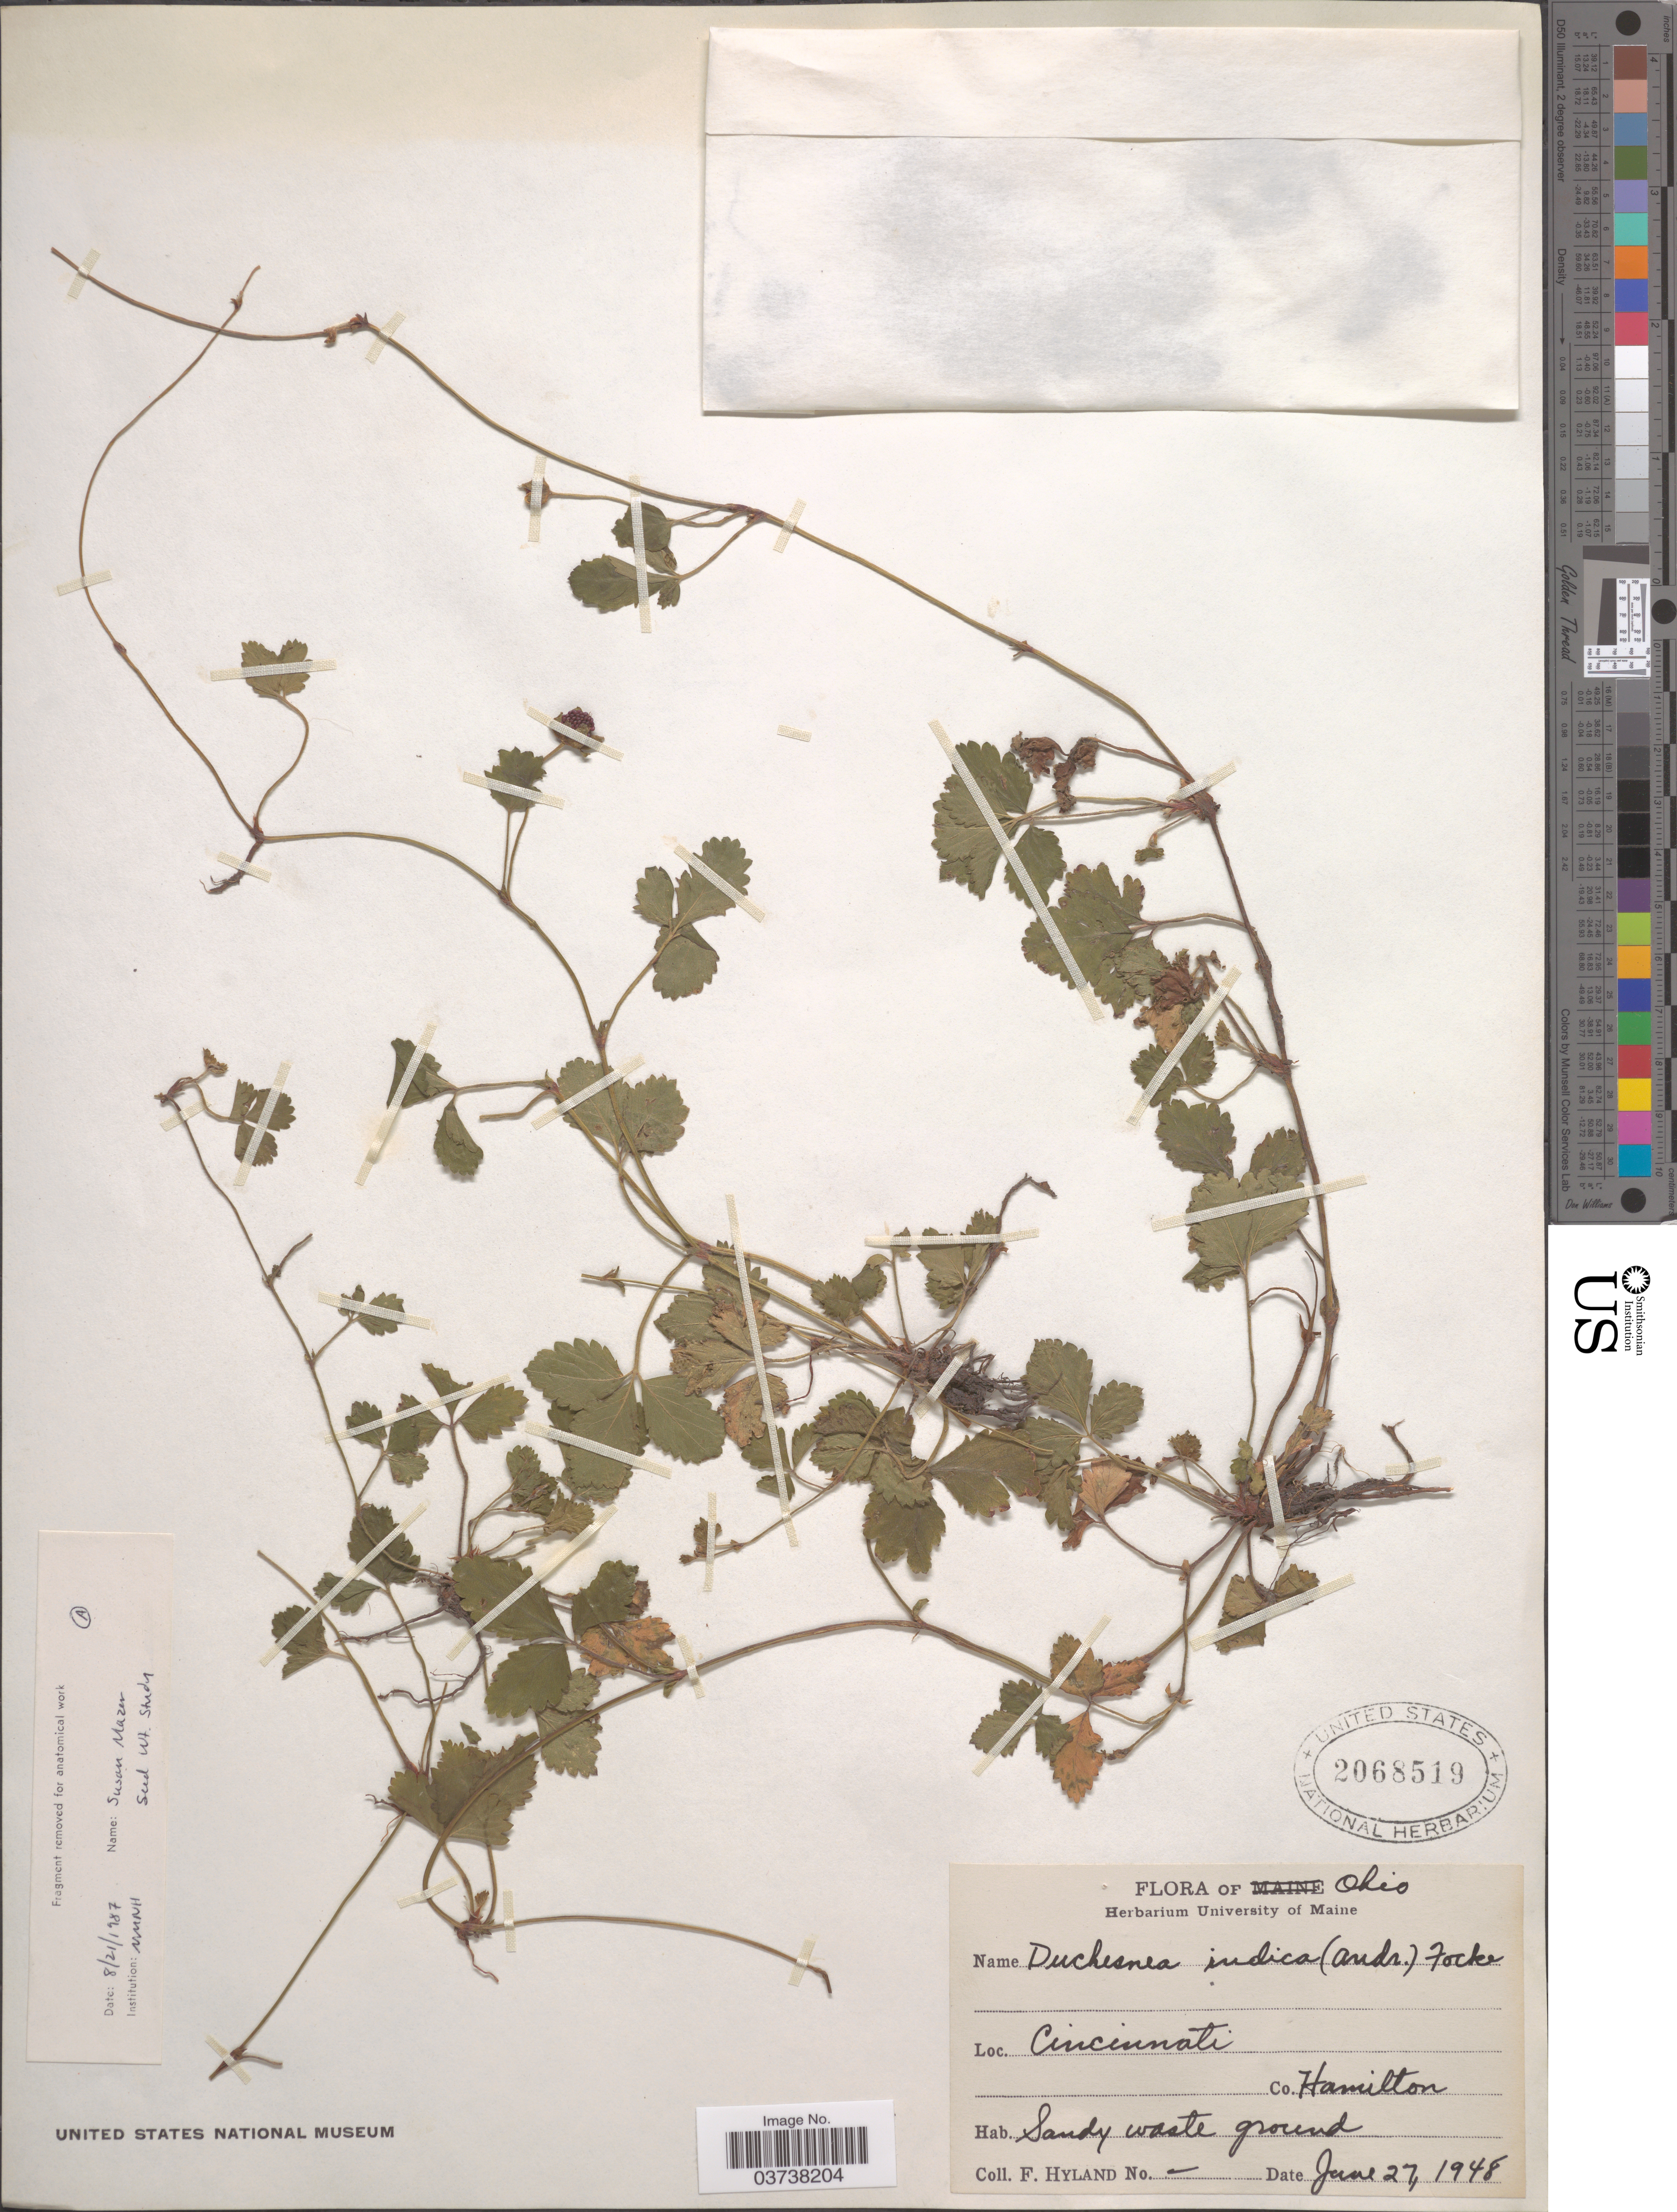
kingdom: Plantae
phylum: Tracheophyta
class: Magnoliopsida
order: Rosales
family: Rosaceae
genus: Potentilla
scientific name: Potentilla indica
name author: (Andrews) Th. Wolf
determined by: Strong, Mark T., (BOT), Smithsonian Institution - National Museum of Natural History (UNITED STATES)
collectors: F. Hyland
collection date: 1948-06-27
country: United States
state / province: Ohio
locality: Cincinnati. Co. Hamilton.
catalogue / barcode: US 2068519